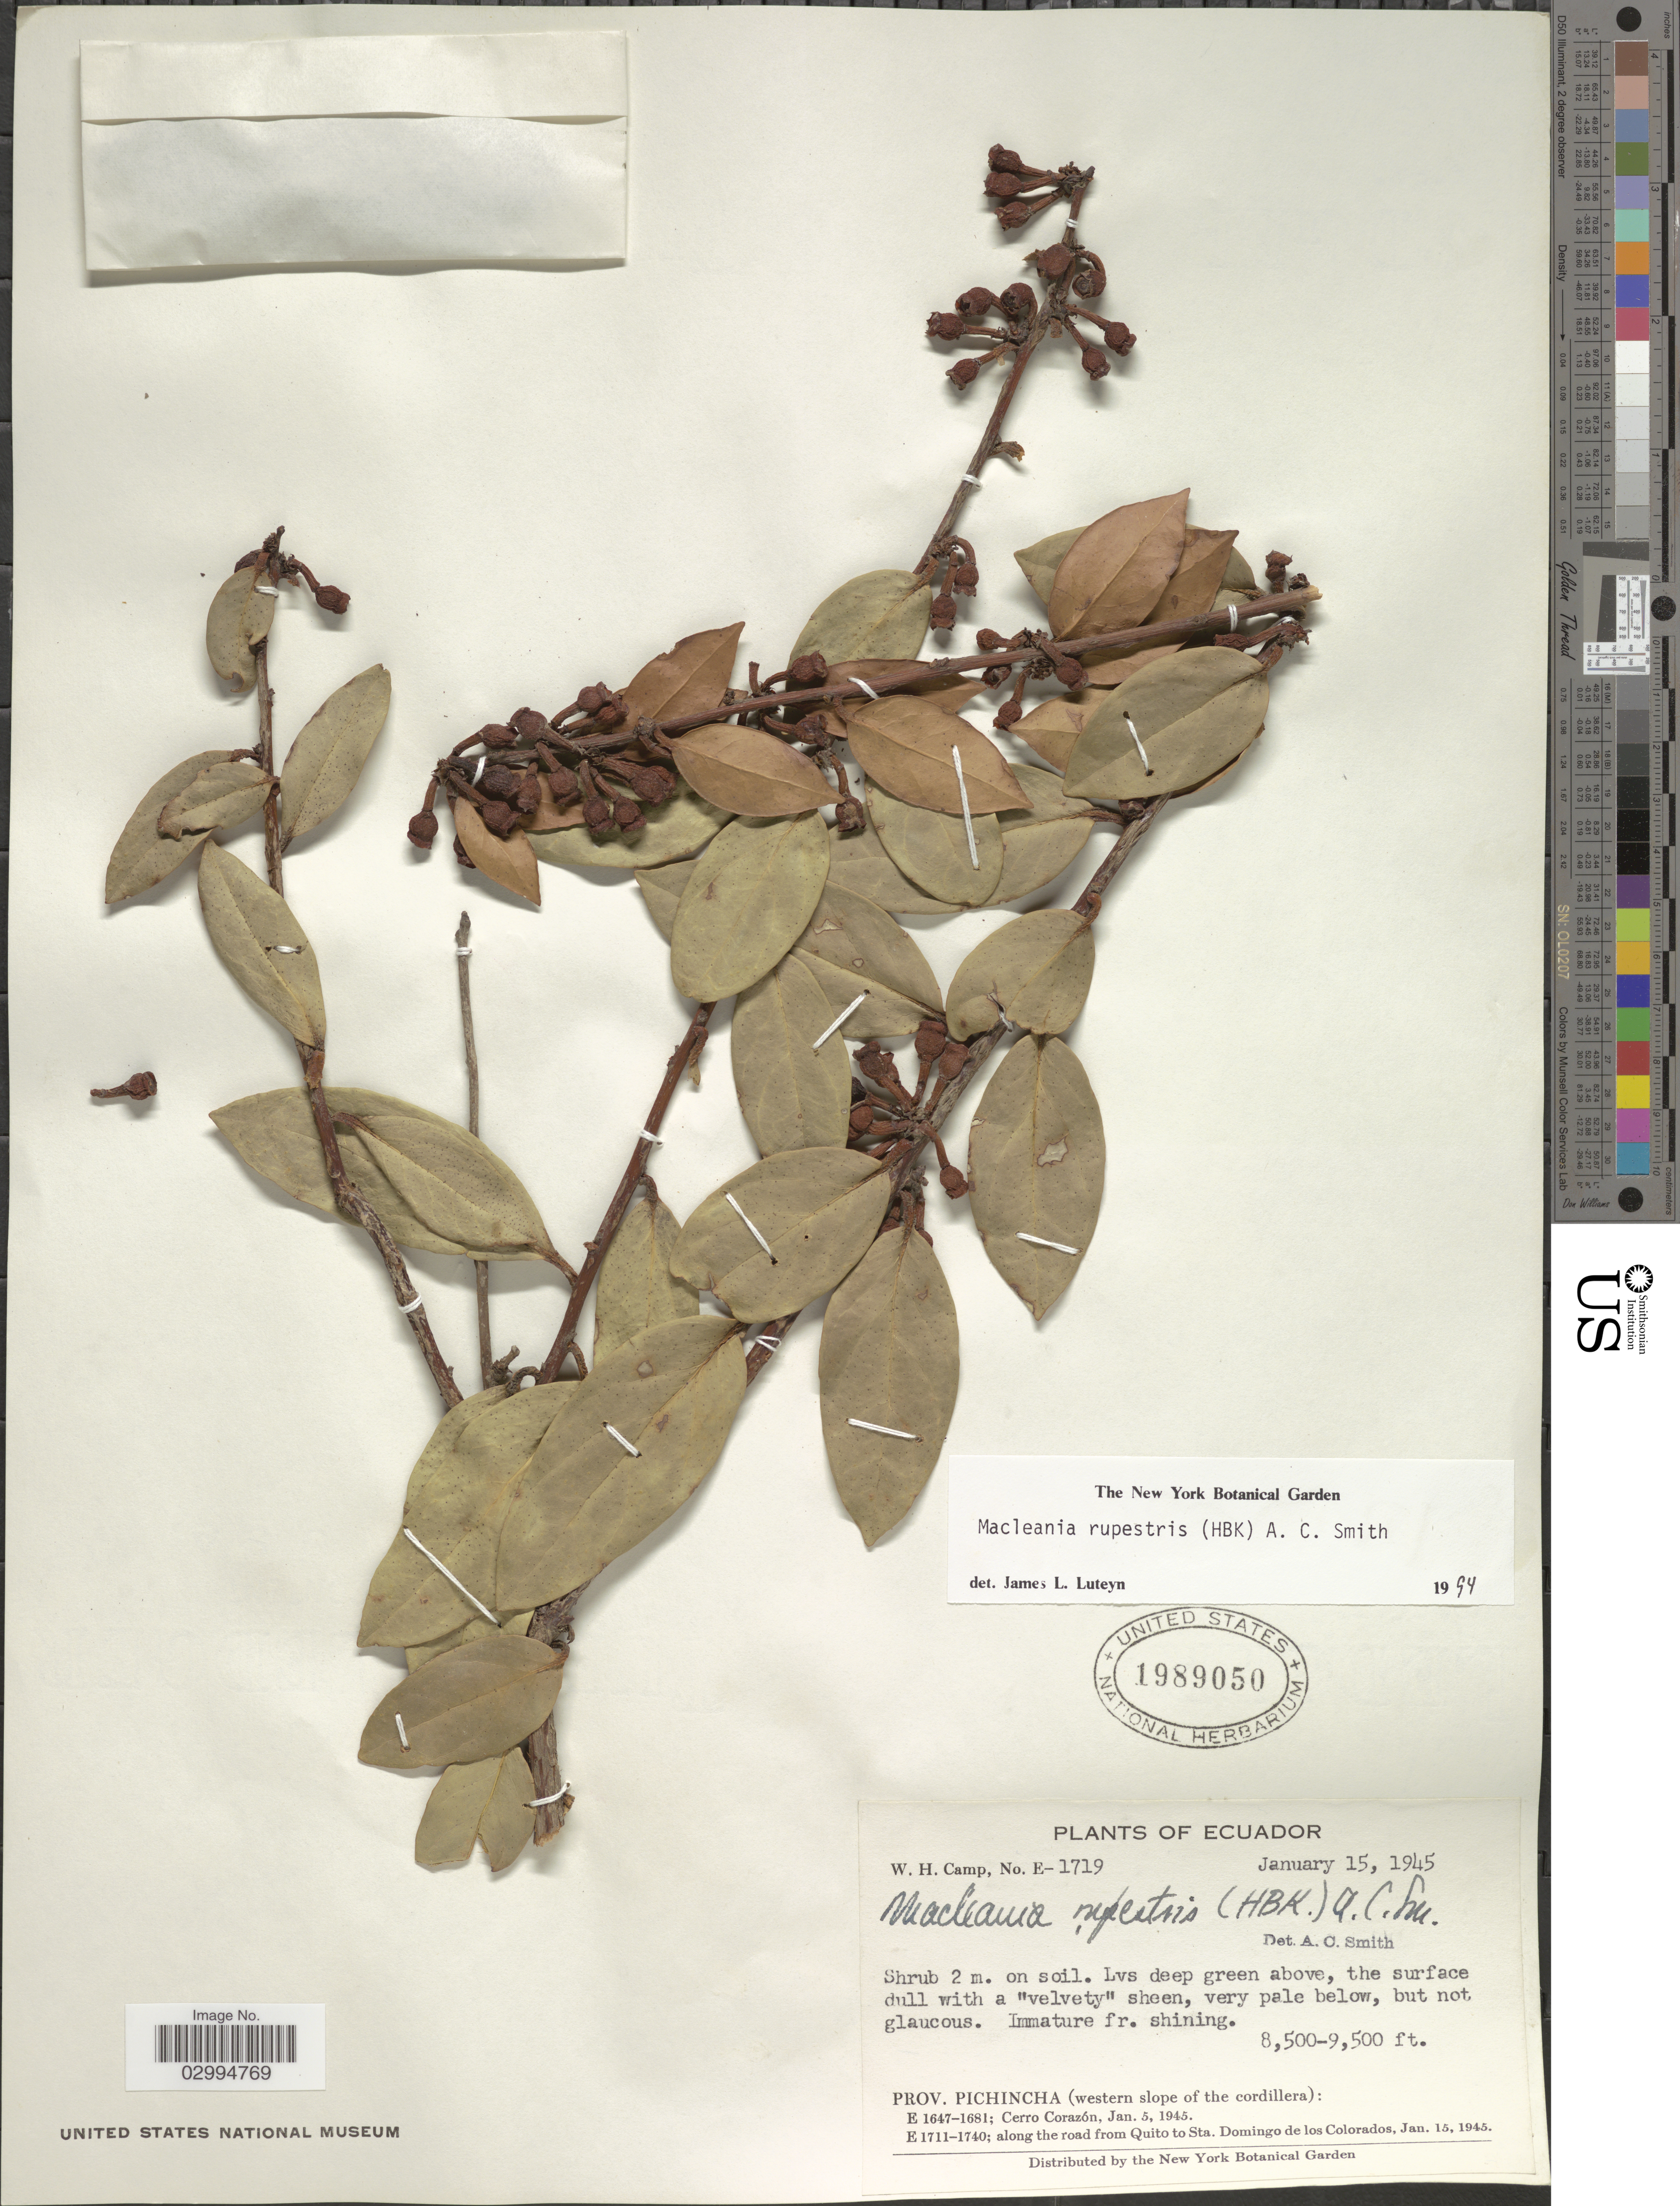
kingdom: Plantae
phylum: Tracheophyta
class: Magnoliopsida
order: Ericales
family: Ericaceae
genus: Macleania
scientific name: Macleania rupestris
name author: (Kunth) A.C. Sm.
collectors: W. H. Camp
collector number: E-1719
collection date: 1945-01-15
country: Ecuador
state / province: Pichincha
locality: (Western slope of the cordillera): Along the road from Quito to Sta. Domingo de los Colorados.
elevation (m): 2591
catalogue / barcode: US 1989050